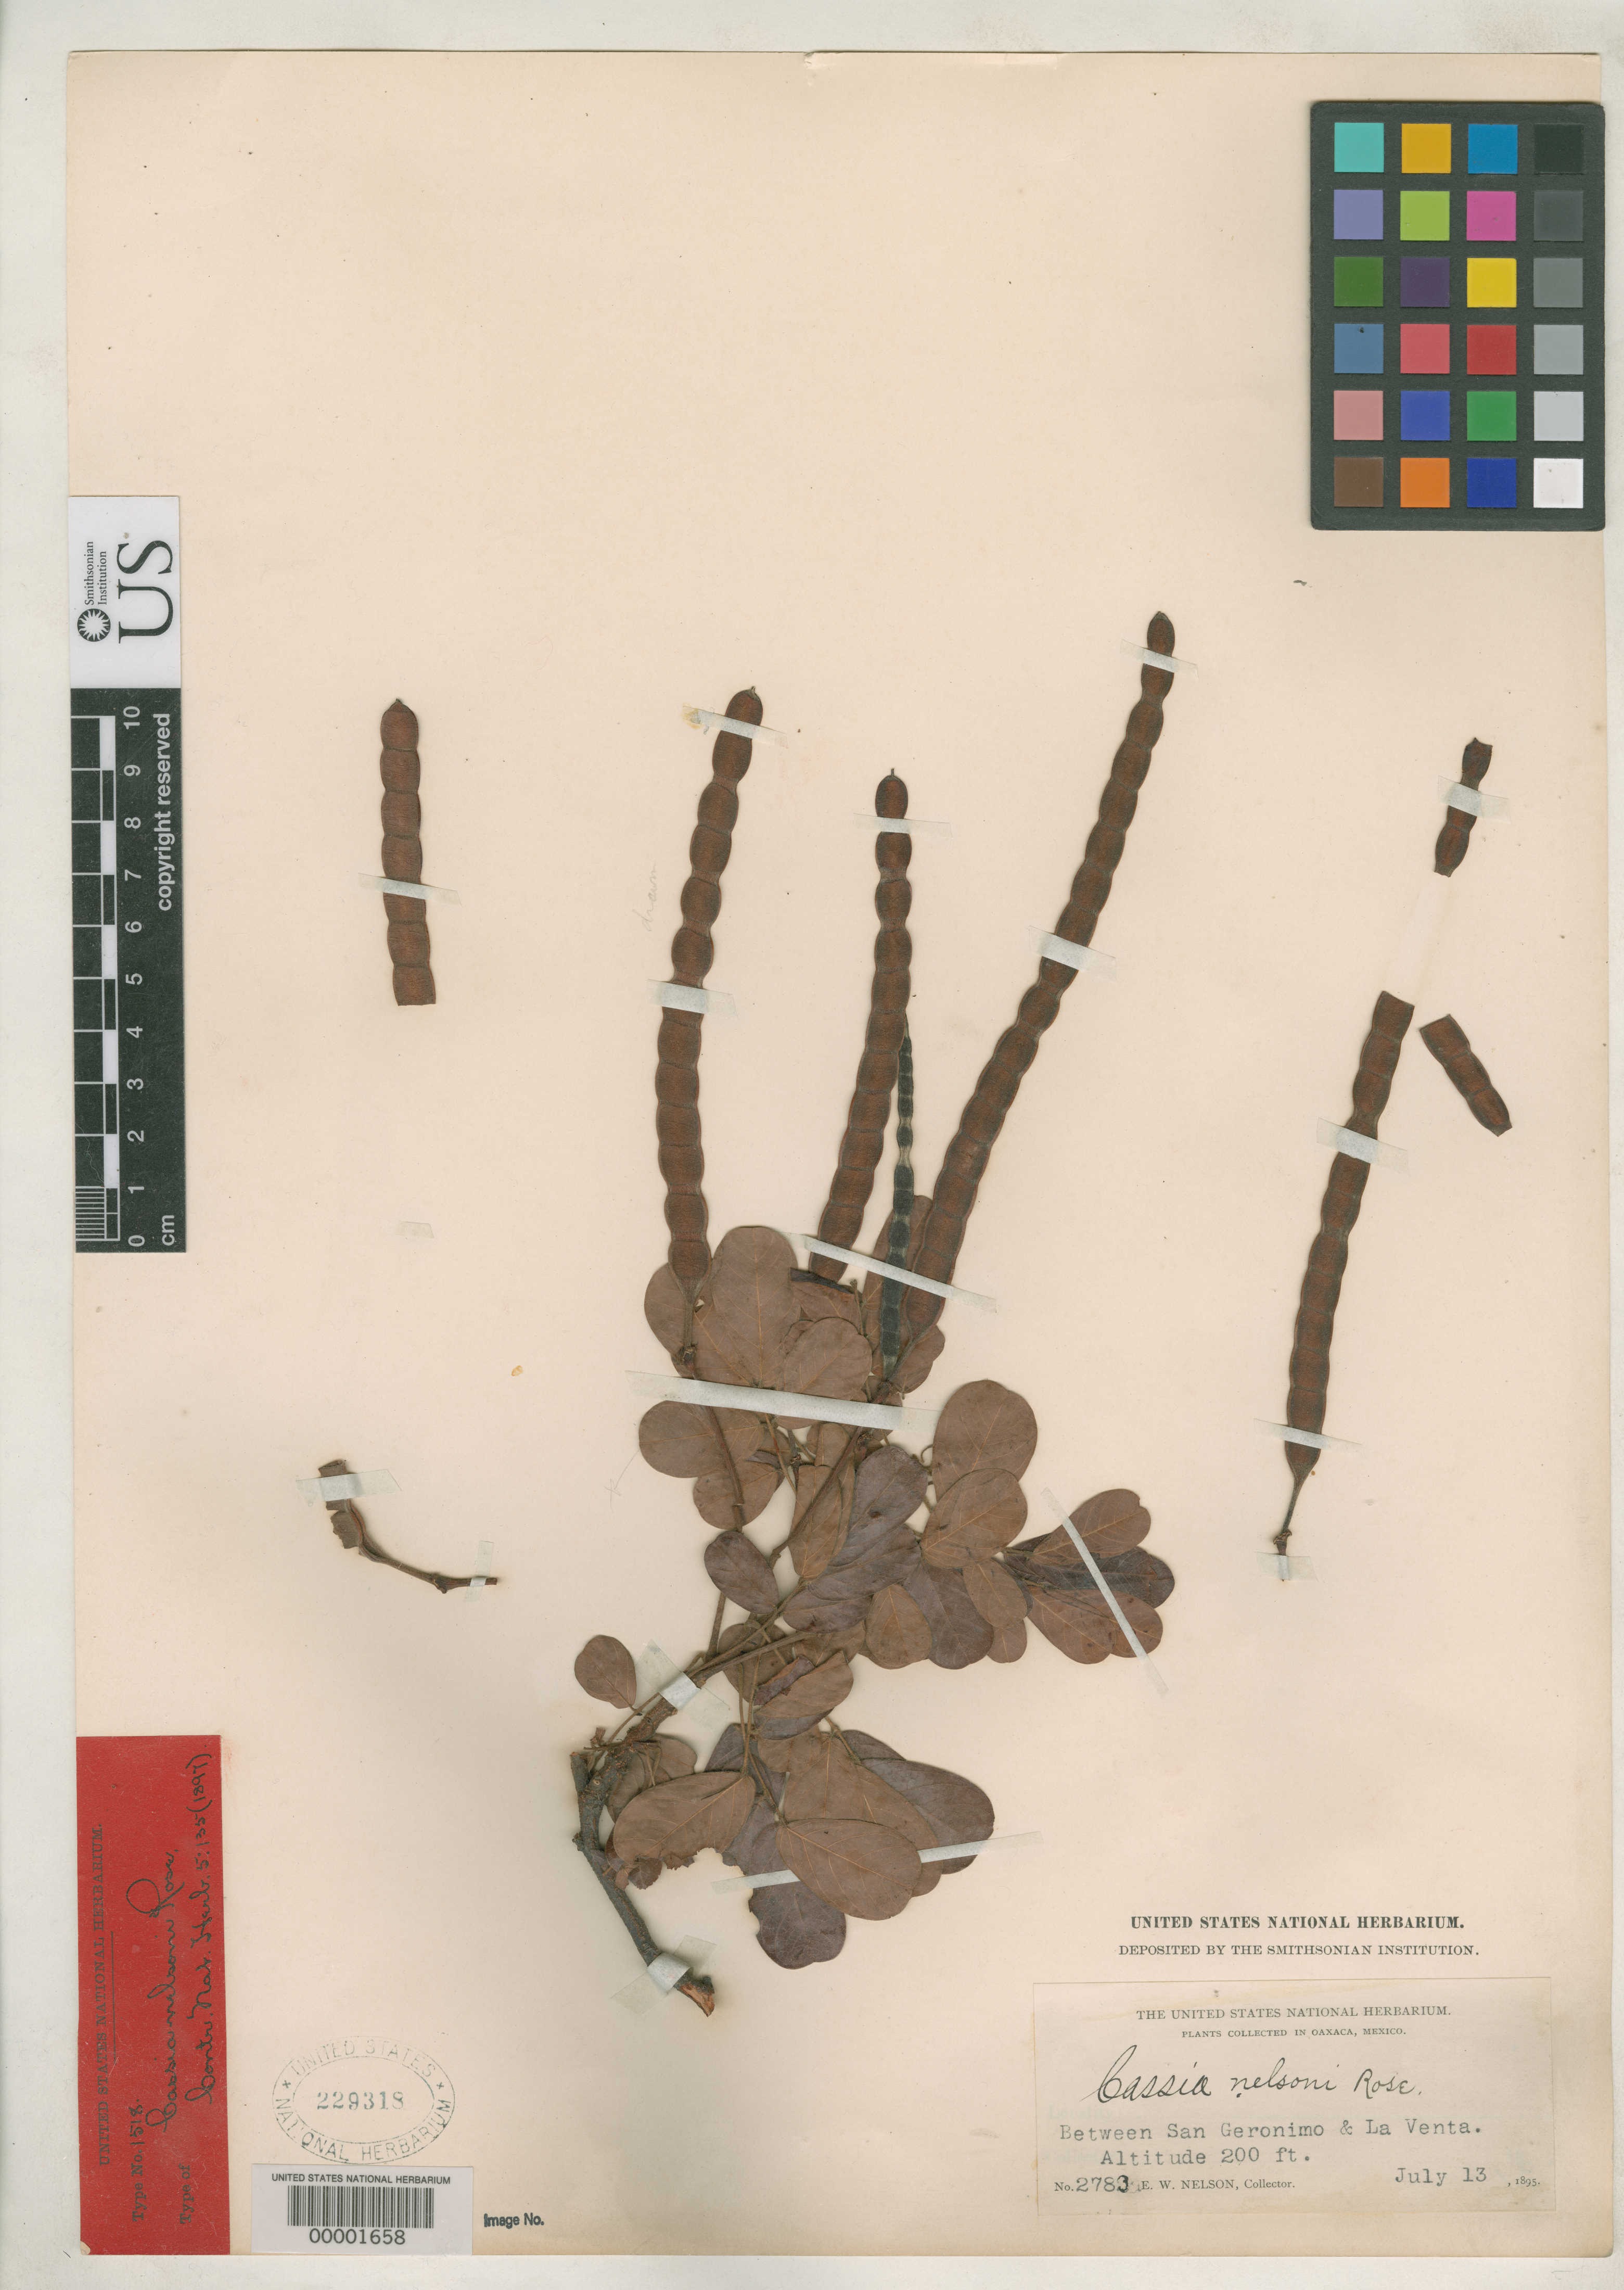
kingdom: Plantae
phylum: Tracheophyta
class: Magnoliopsida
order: Fabales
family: Fabaceae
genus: Cassia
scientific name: Cassia nelsonii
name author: Rose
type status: Isolectotype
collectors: E. W. Nelson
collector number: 2783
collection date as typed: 13 Jul 1895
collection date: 1895-07-13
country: Mexico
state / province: Oaxaca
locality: Between San Geronimo and La Venta.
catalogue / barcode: US 229318